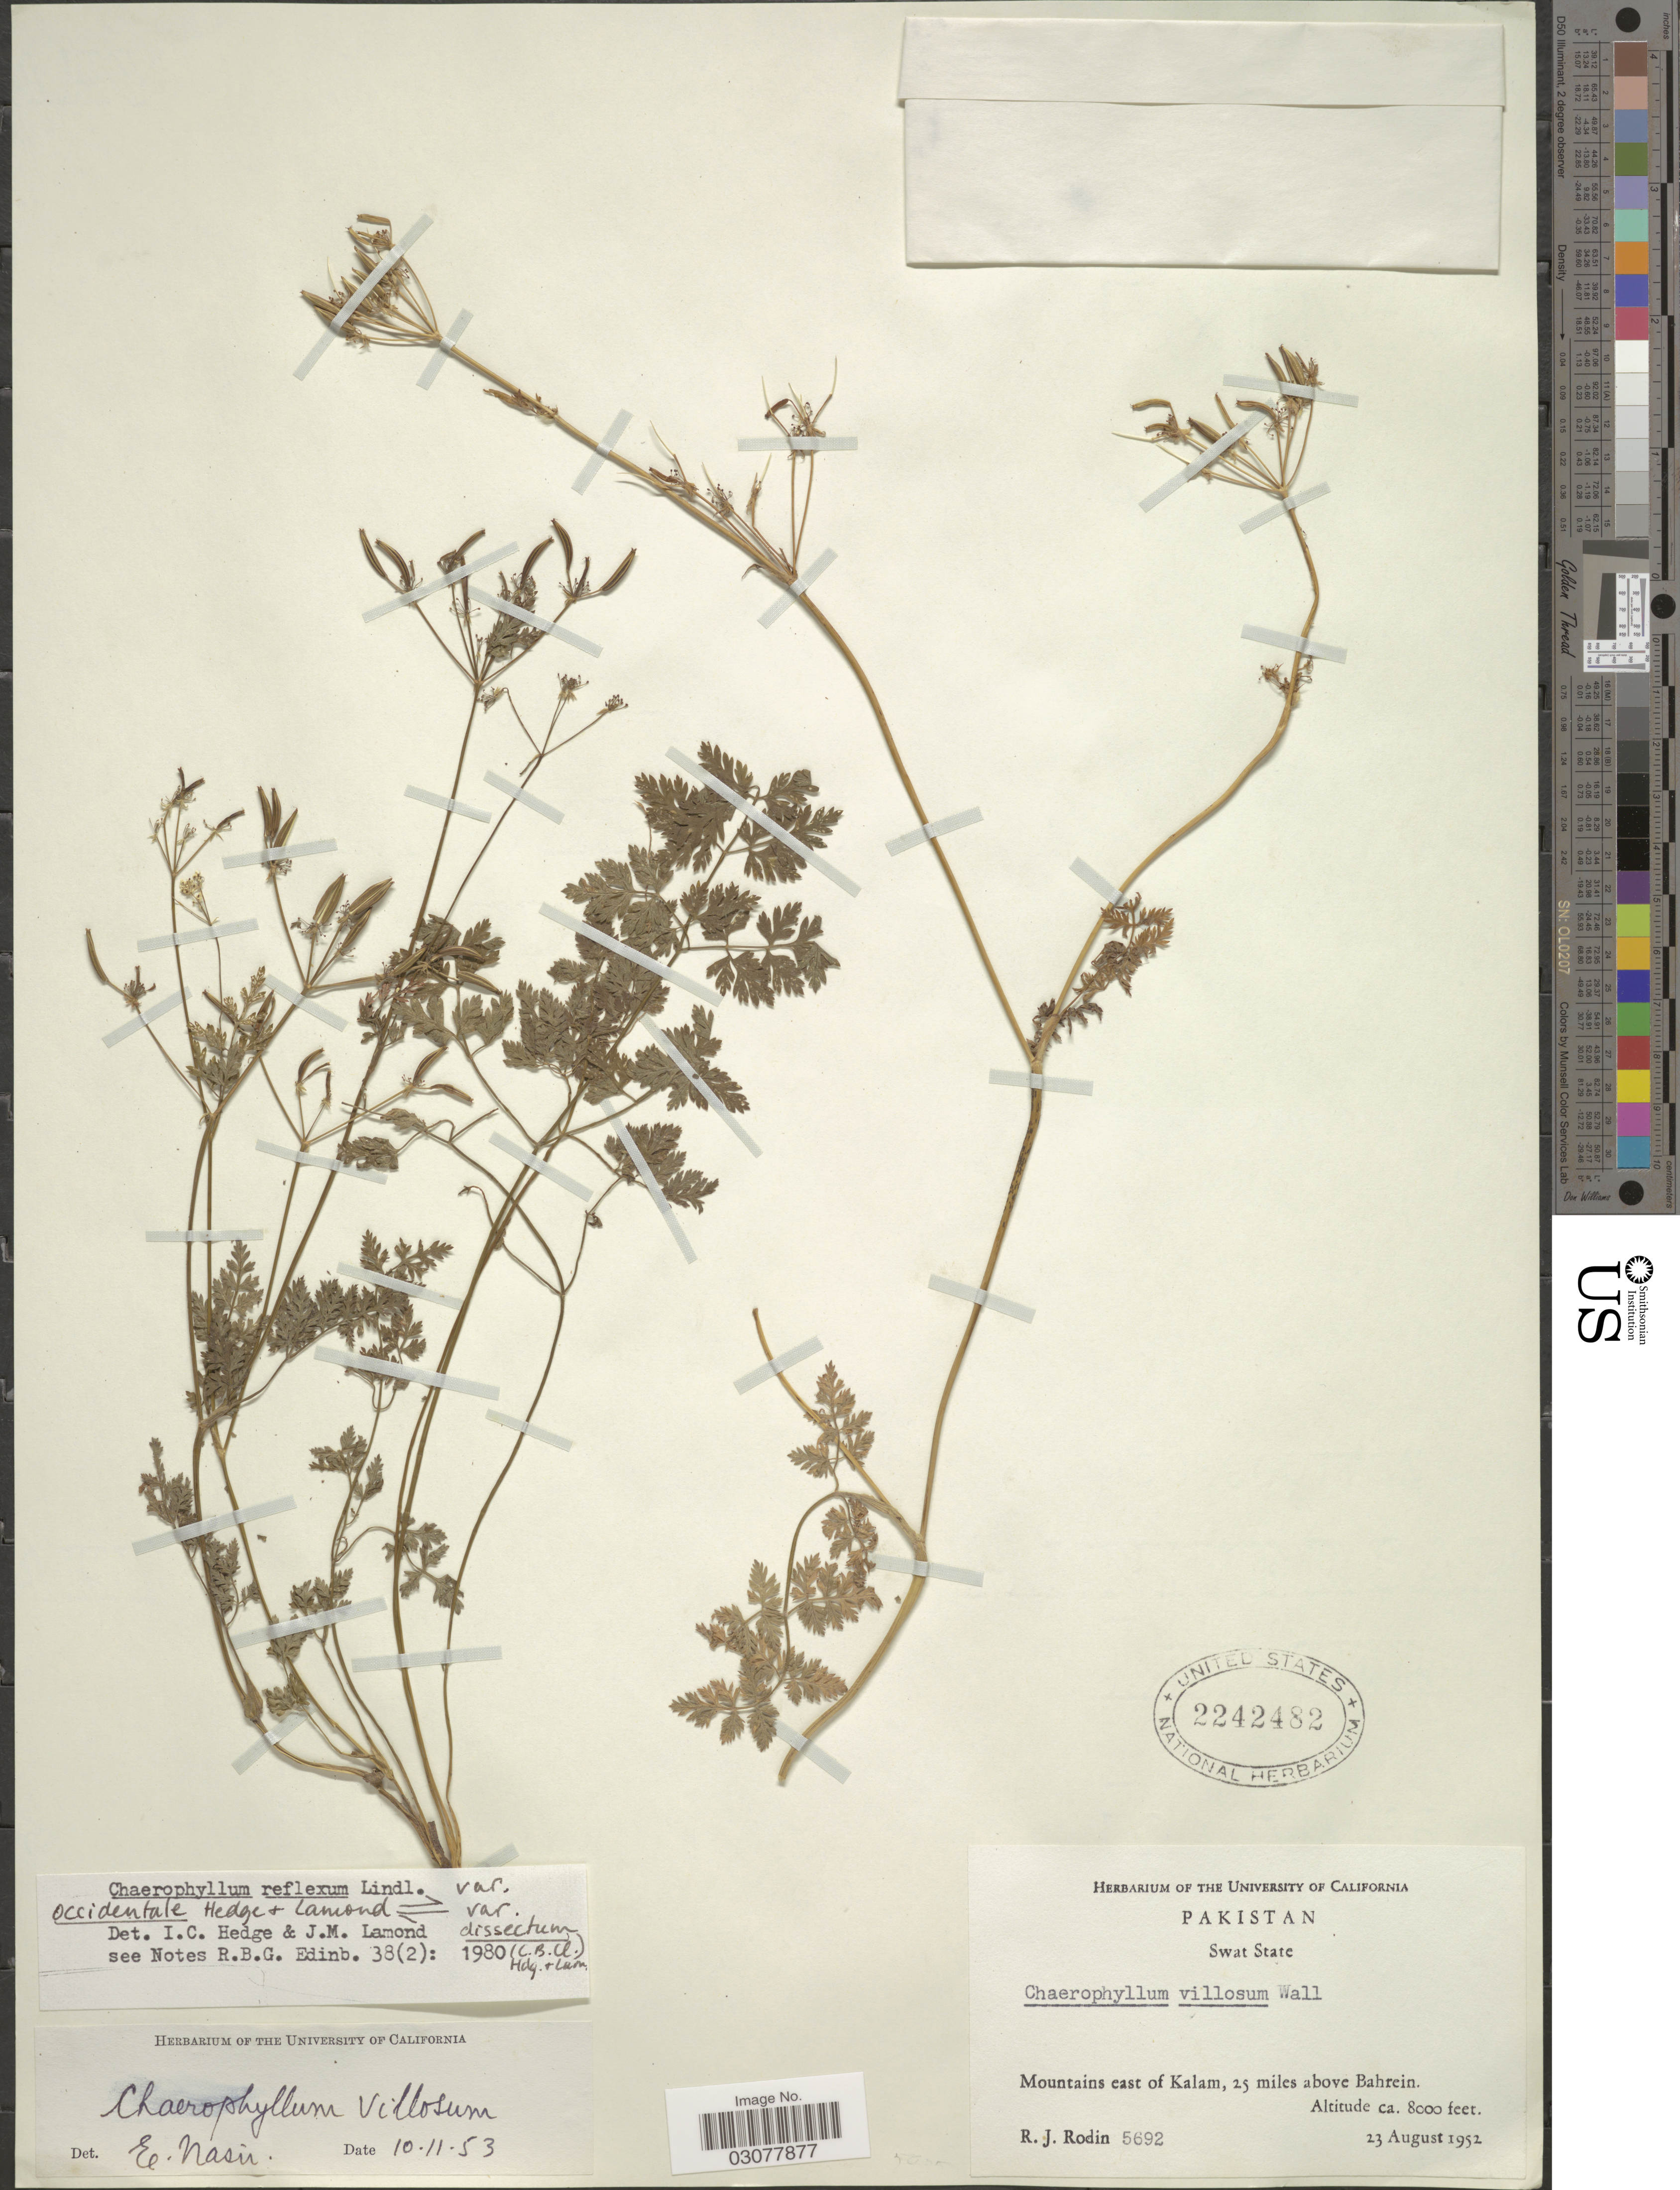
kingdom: Plantae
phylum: Tracheophyta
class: Magnoliopsida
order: Apiales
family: Apiaceae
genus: Chaerophyllum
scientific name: Chaerophyllum reflexum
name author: Bush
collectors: R. J. Rodin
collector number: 5692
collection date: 1952-08-23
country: Pakistan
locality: Swat State, Mountains east of Kalam, 25 miles above Bahrein.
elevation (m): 2438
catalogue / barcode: US 2242482